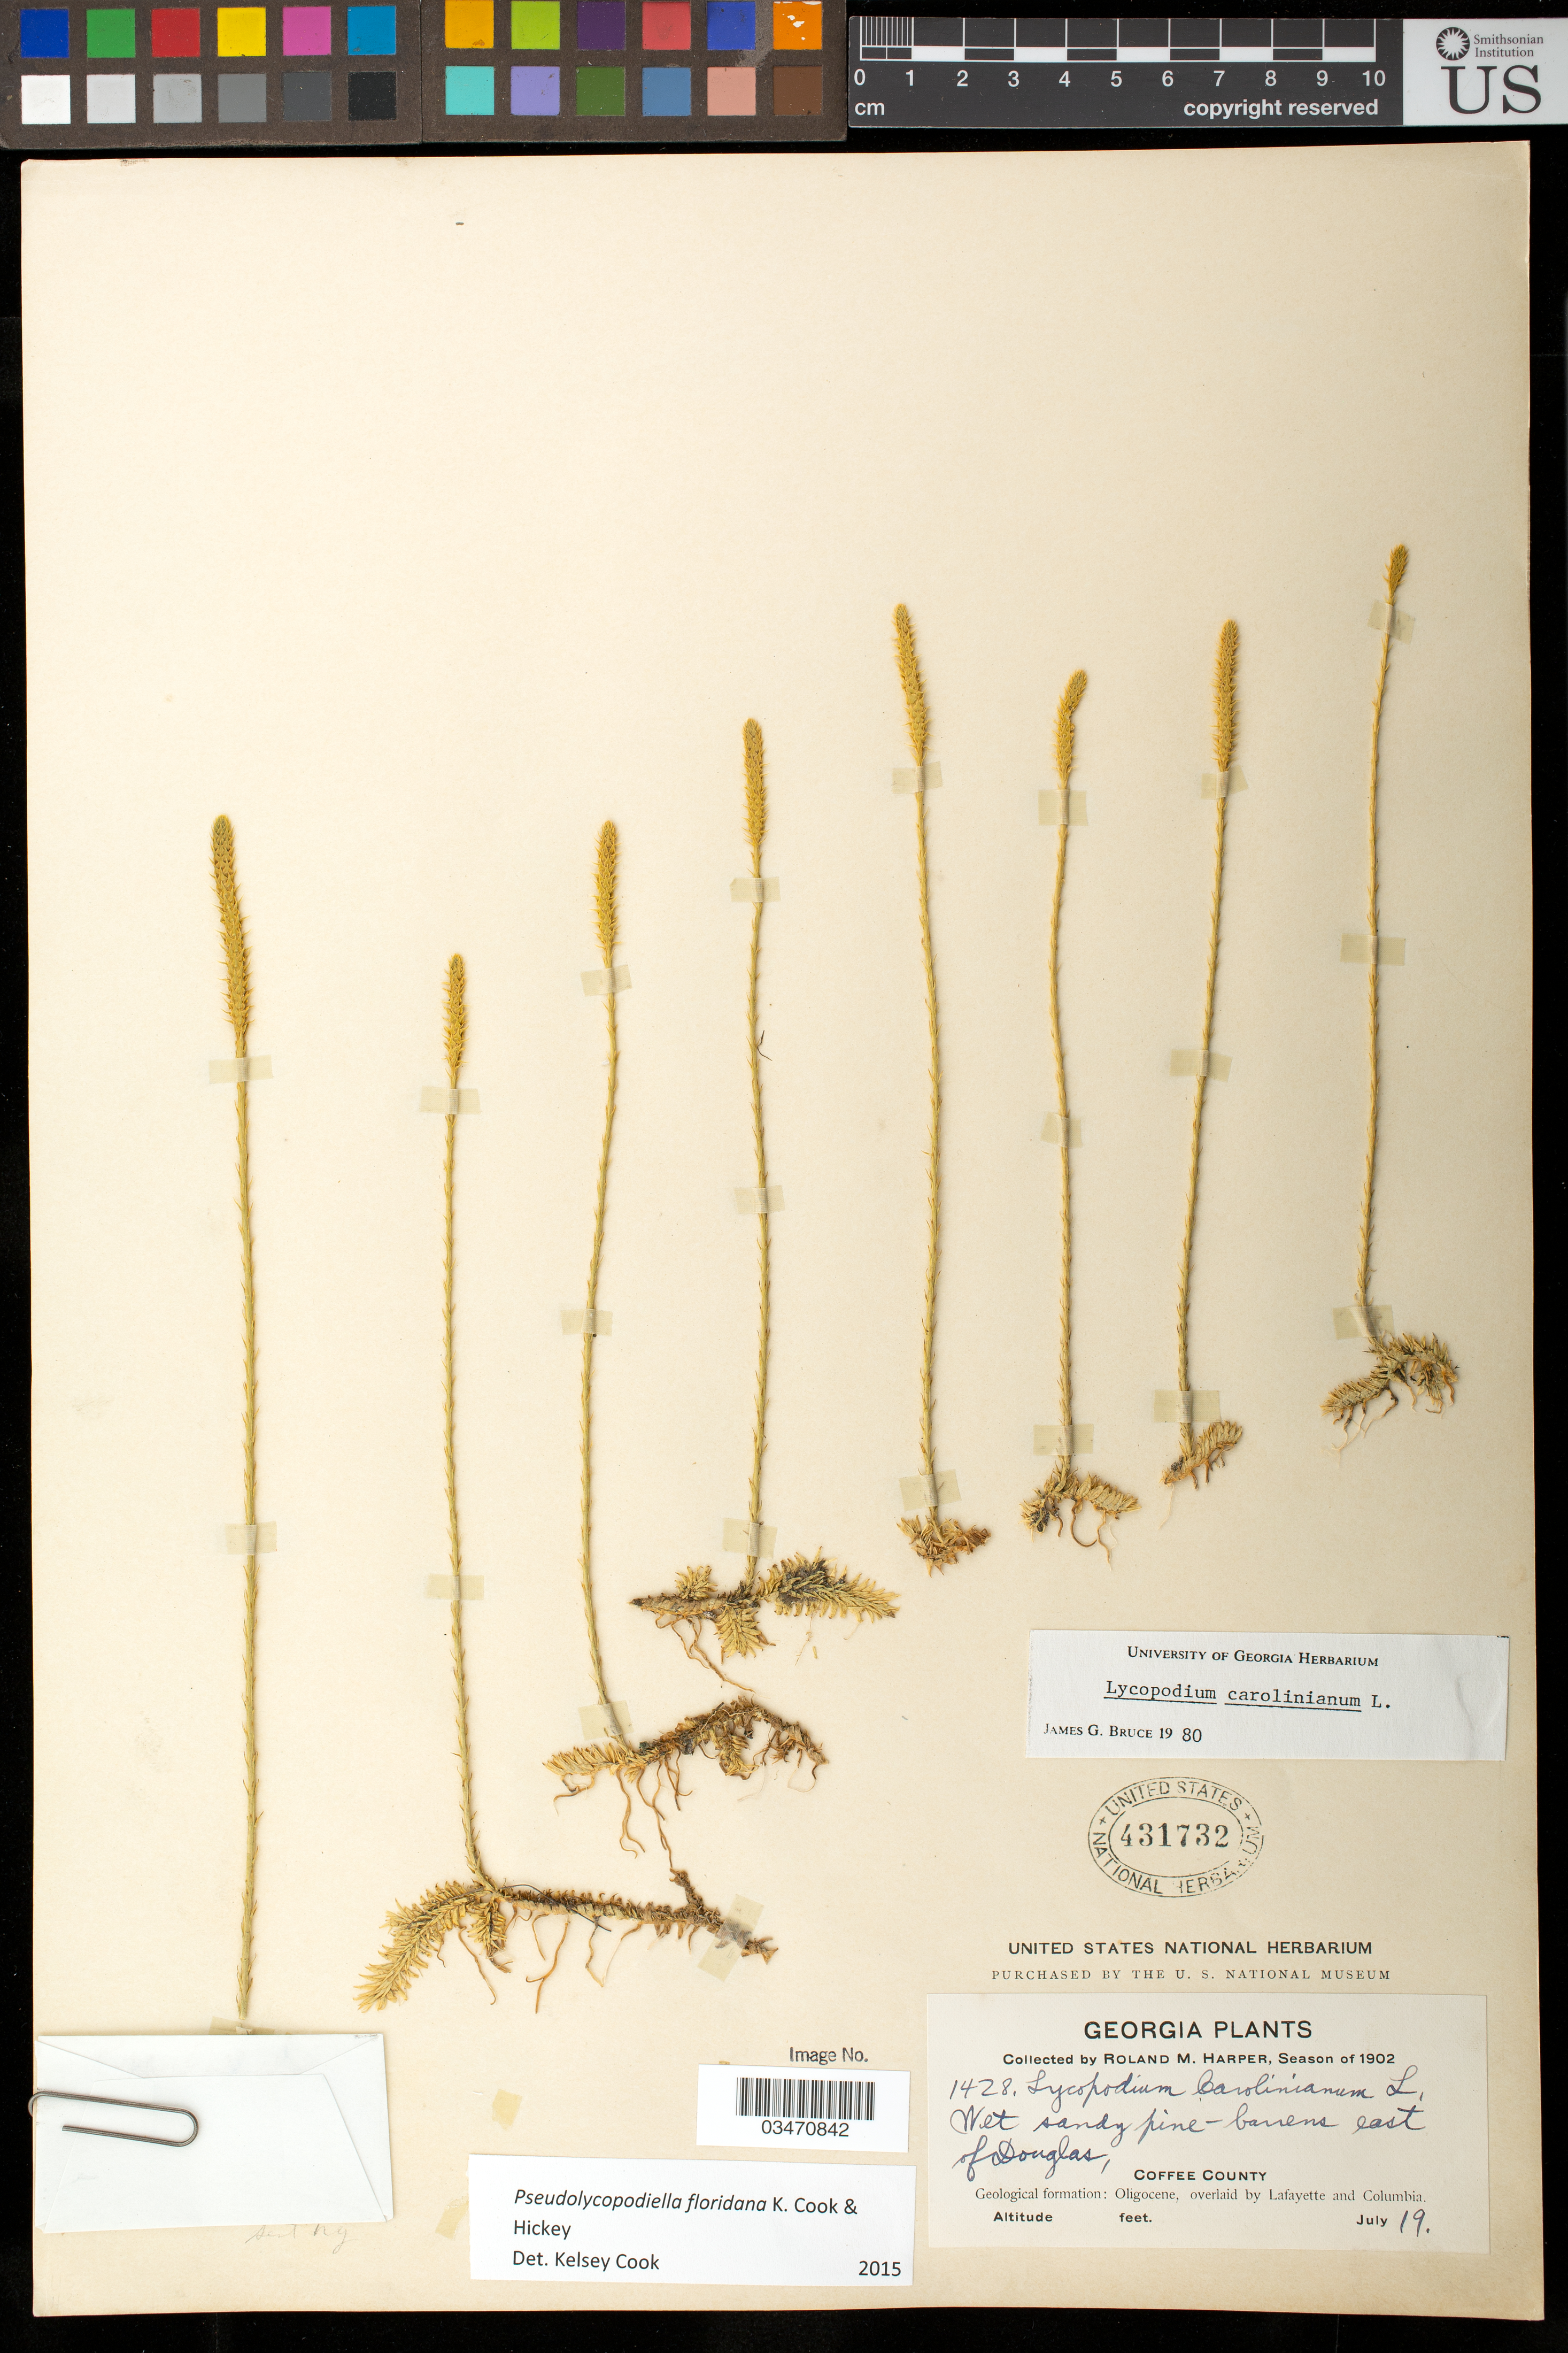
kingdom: Plantae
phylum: Tracheophyta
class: Lycopodiopsida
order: Lycopodiales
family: Lycopodiaceae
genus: Pseudolycopodiella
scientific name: Pseudolycopodiella floridanum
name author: K. Cook & Hickey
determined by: Cook, K.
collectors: R. M. Harper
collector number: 1428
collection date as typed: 19 Jul 1902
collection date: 1902-07-19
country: United States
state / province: Georgia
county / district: Coffee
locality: E of Douglas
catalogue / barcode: US 431732